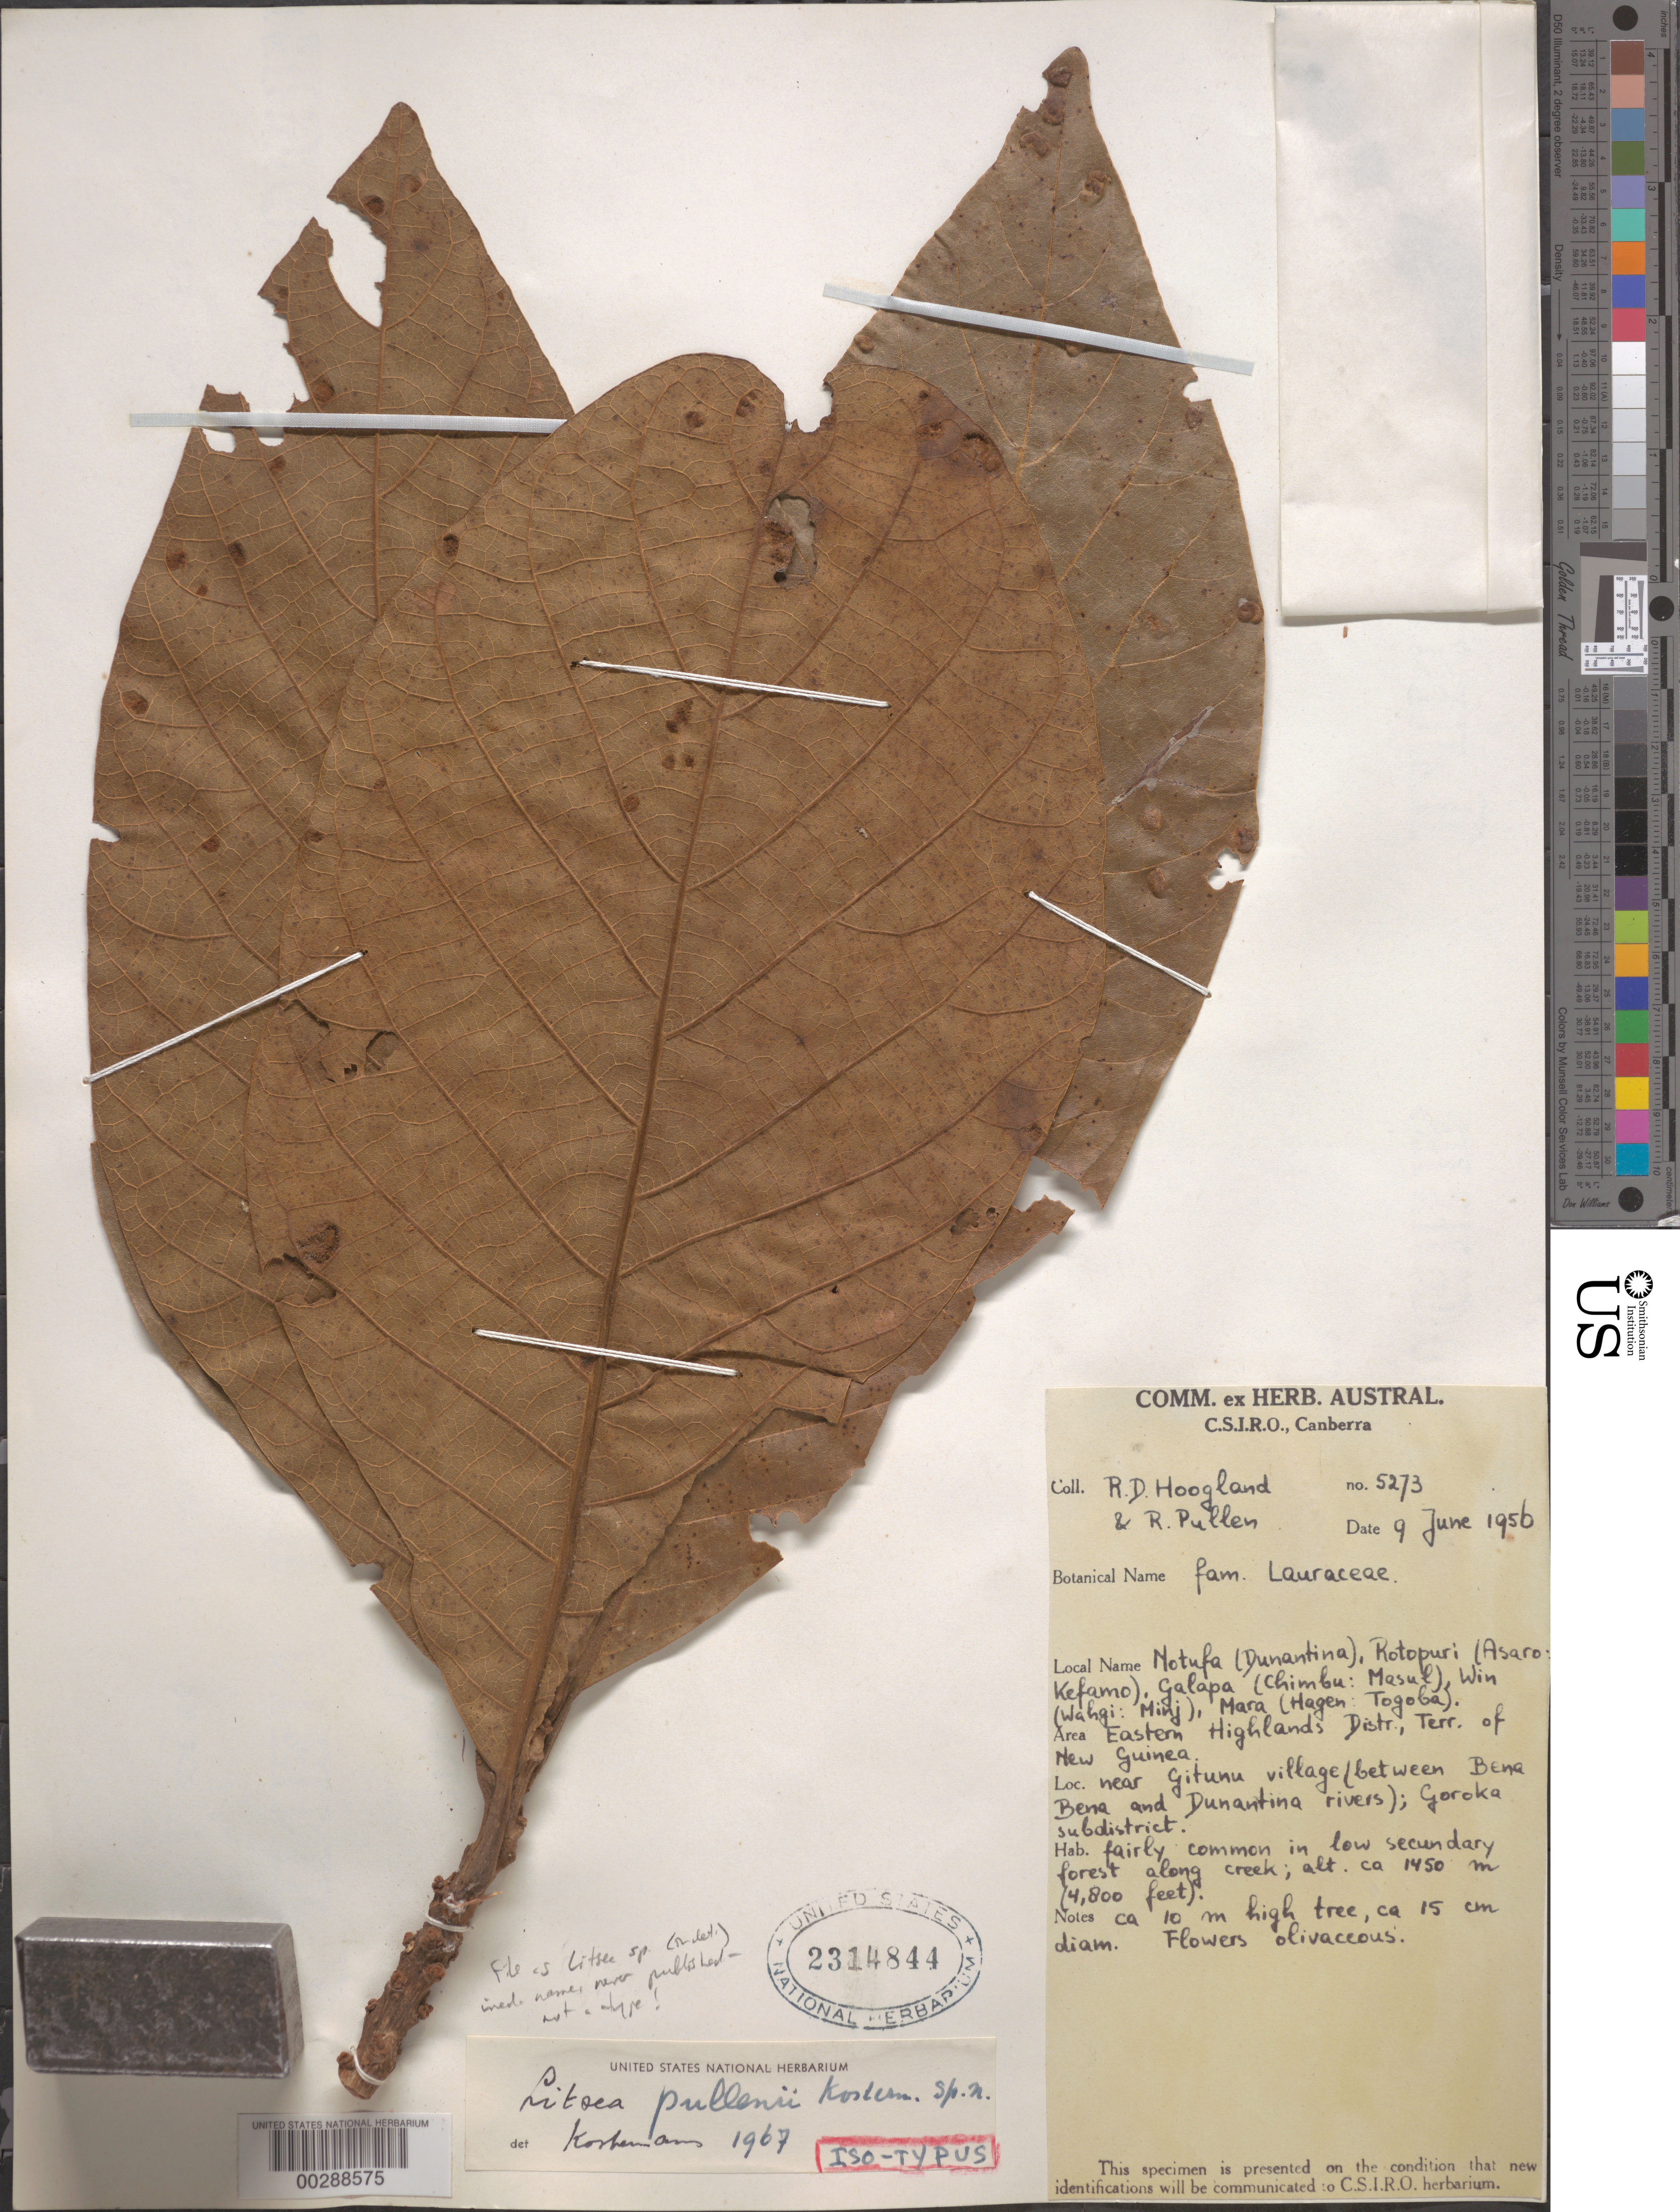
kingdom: Plantae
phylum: Tracheophyta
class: Magnoliopsida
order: Laurales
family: Lauraceae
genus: Litsea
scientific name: Litsea sp.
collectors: R. D. Hoogland & R. Pullen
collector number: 5273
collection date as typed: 09 Sep 1956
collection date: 1956-09-09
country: Papua New Guinea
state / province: Eastern Highlands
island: New Guinea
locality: Near Gitunu Village, between Bena Bena and Dunantina Rivers, Goroka Subdistrict.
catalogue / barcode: US 2314844